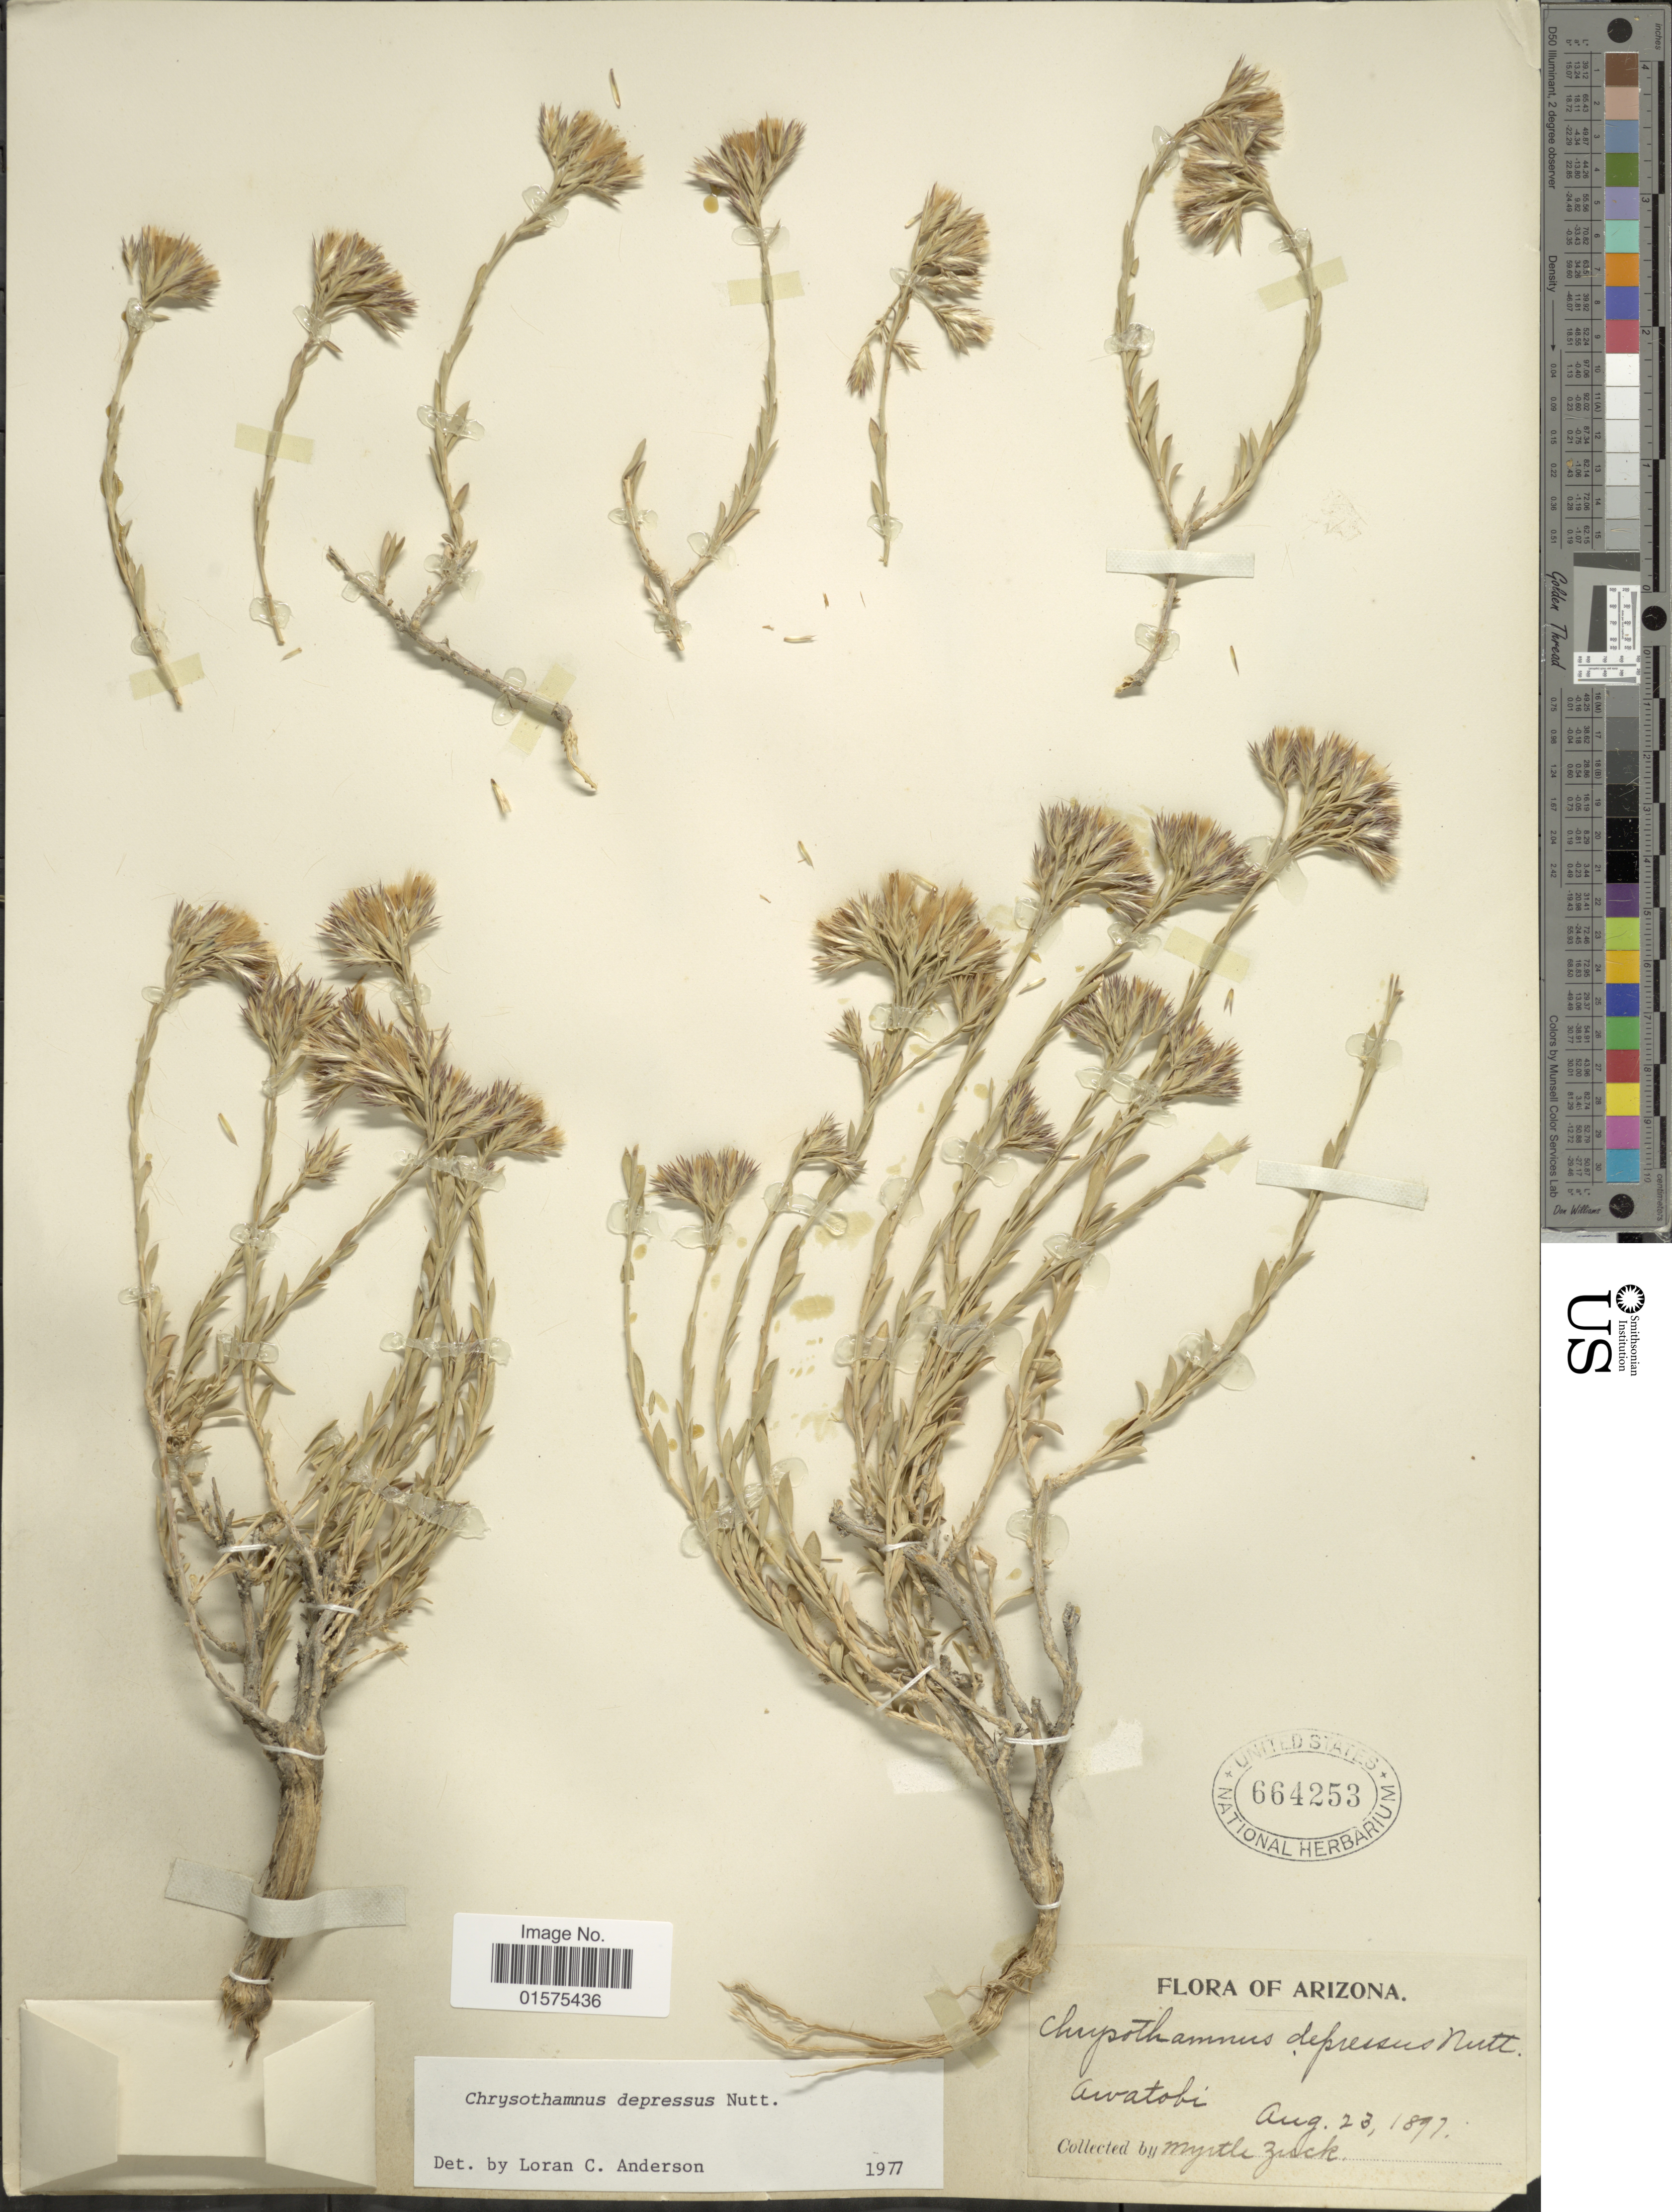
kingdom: Plantae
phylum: Tracheophyta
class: Magnoliopsida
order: Asterales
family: Asteraceae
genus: Chrysothamnus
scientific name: Chrysothamnus depressus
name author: Nutt.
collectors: M. Zuck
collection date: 1897-08-23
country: United States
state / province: Arizona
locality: Awatobi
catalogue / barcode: US 664253